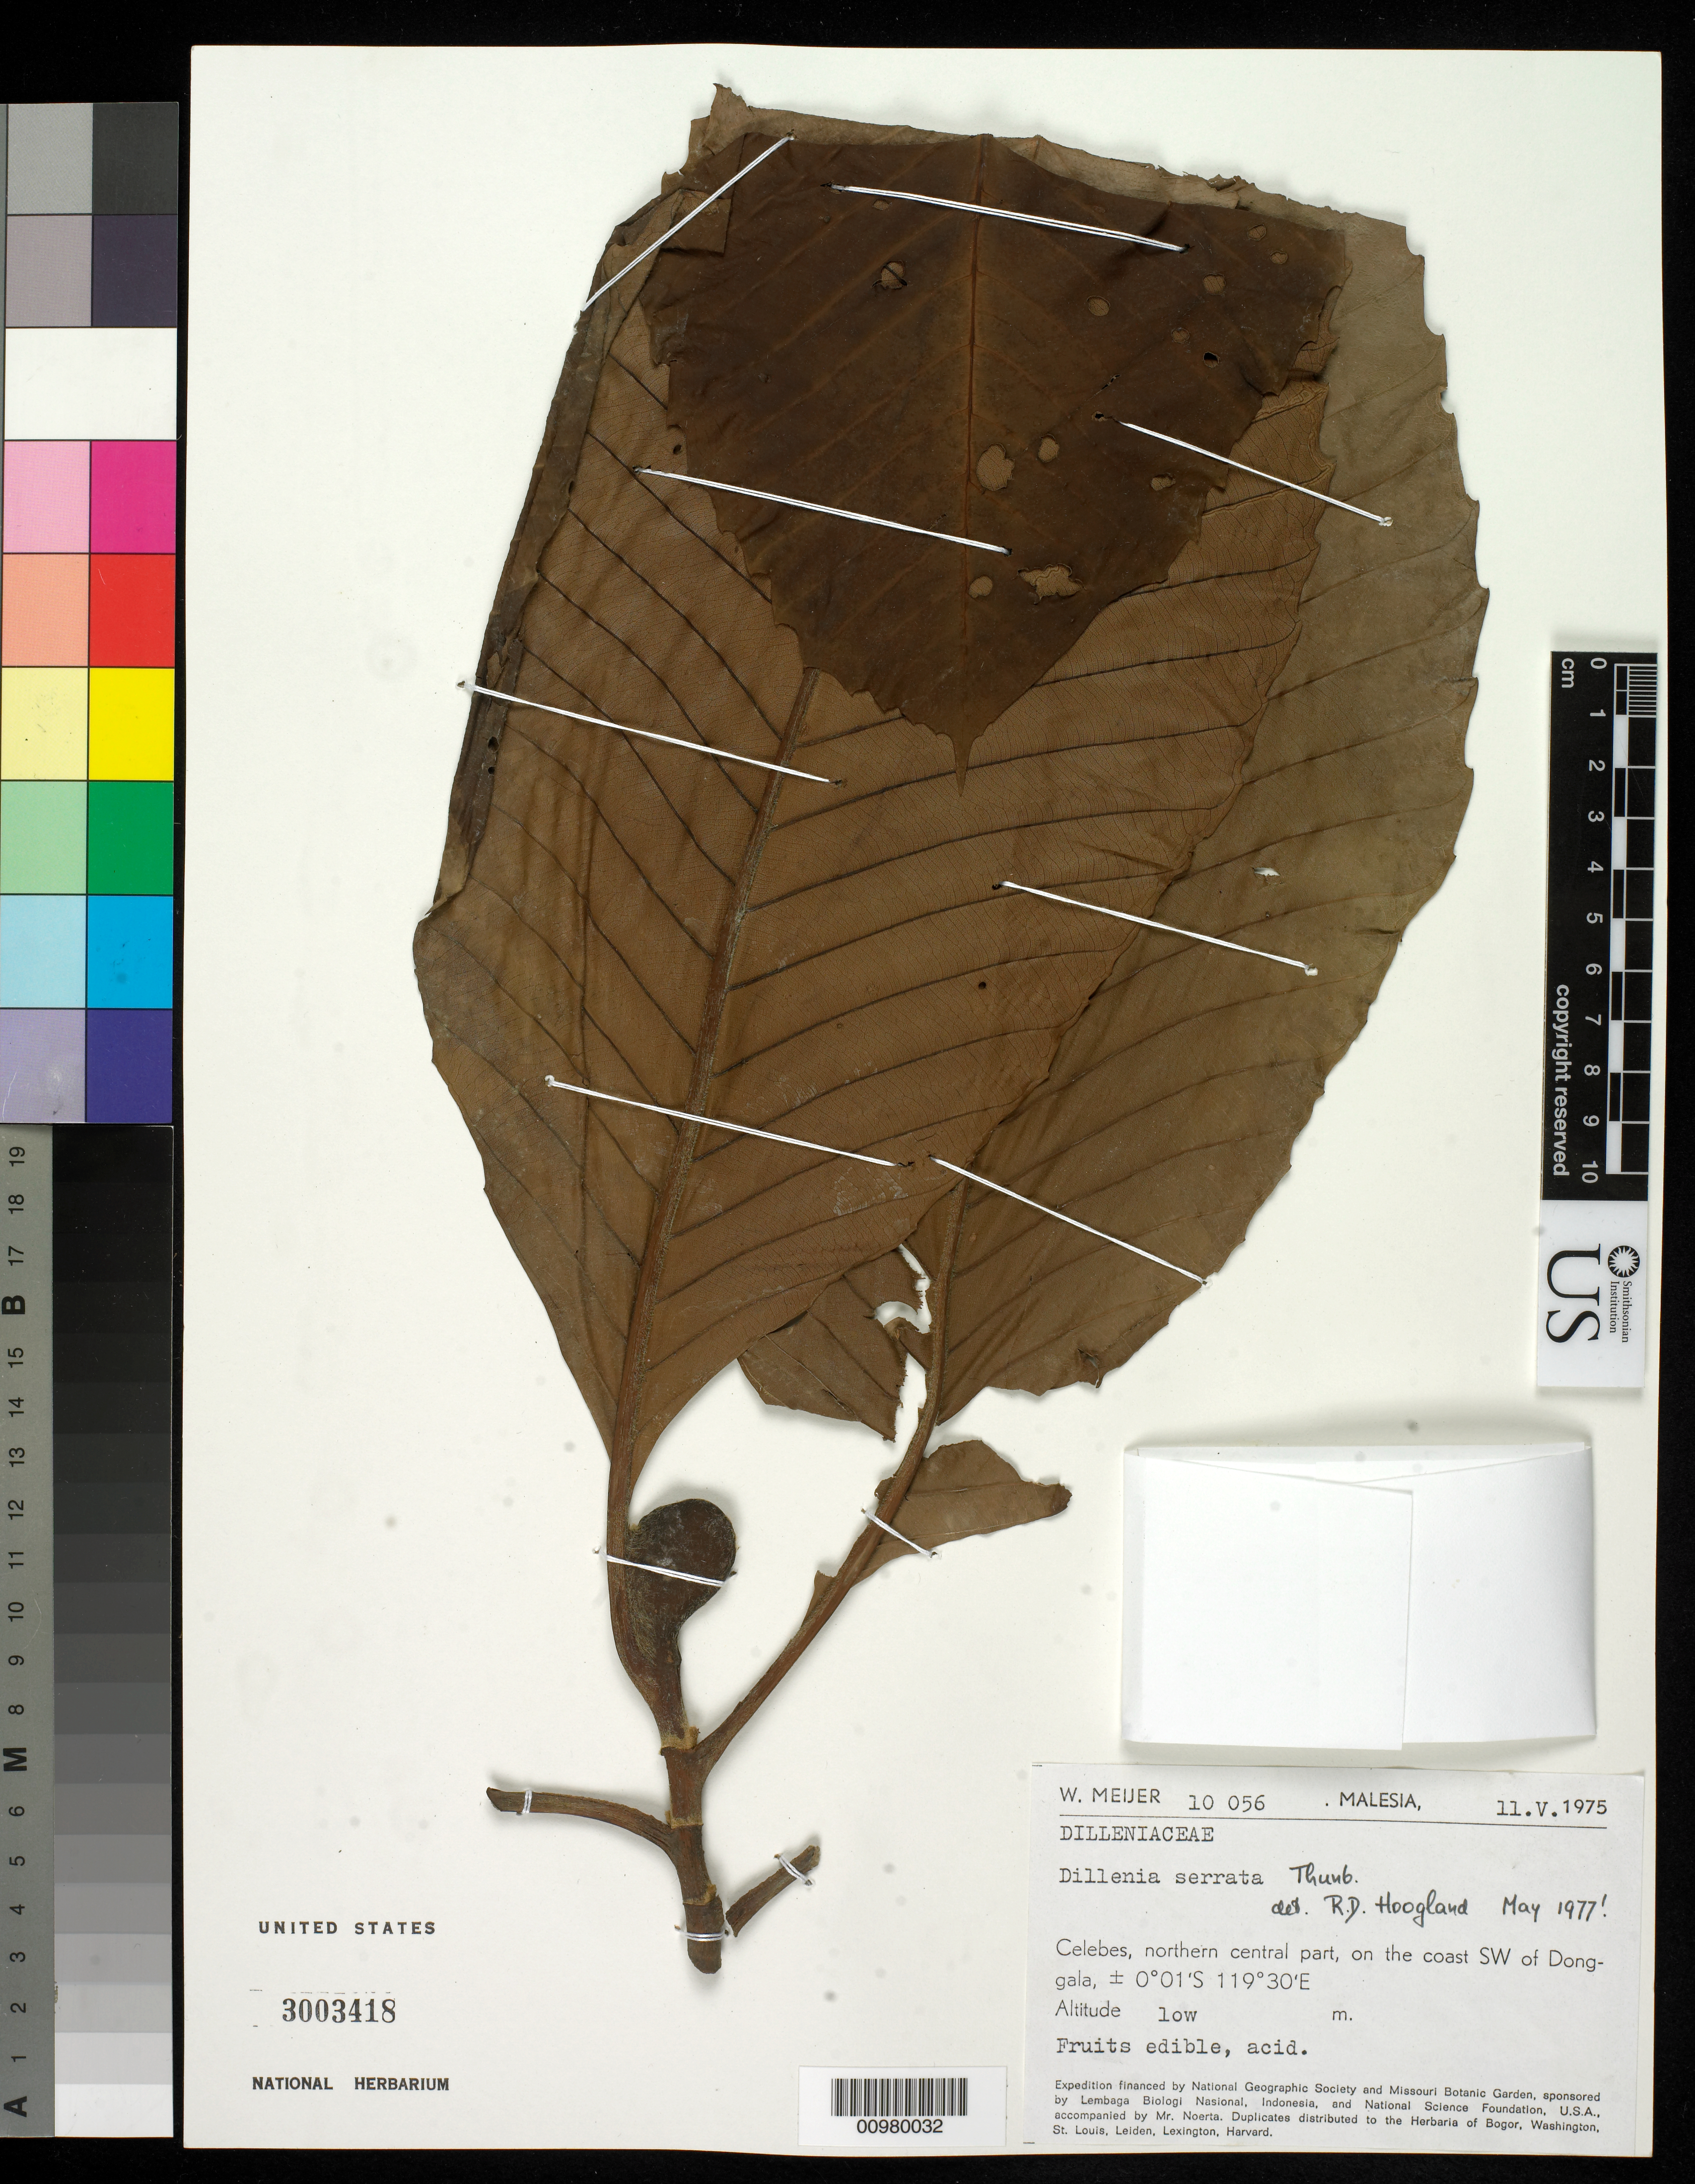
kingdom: Plantae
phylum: Tracheophyta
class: Magnoliopsida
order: Dilleniales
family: Dilleniaceae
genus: Dillenia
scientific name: Dillenia serrata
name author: Thunb.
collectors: W. Meijer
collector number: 10056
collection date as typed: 11 May 1975 or 05 Nov 1975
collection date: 1975-05-11 or 1975-11-05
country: Indonesia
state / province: Sulawesi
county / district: Sulawesi Tengah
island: Sulawesi [Celebes]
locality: Northern central part, on the coast SW of Donggala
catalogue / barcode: US 3003418